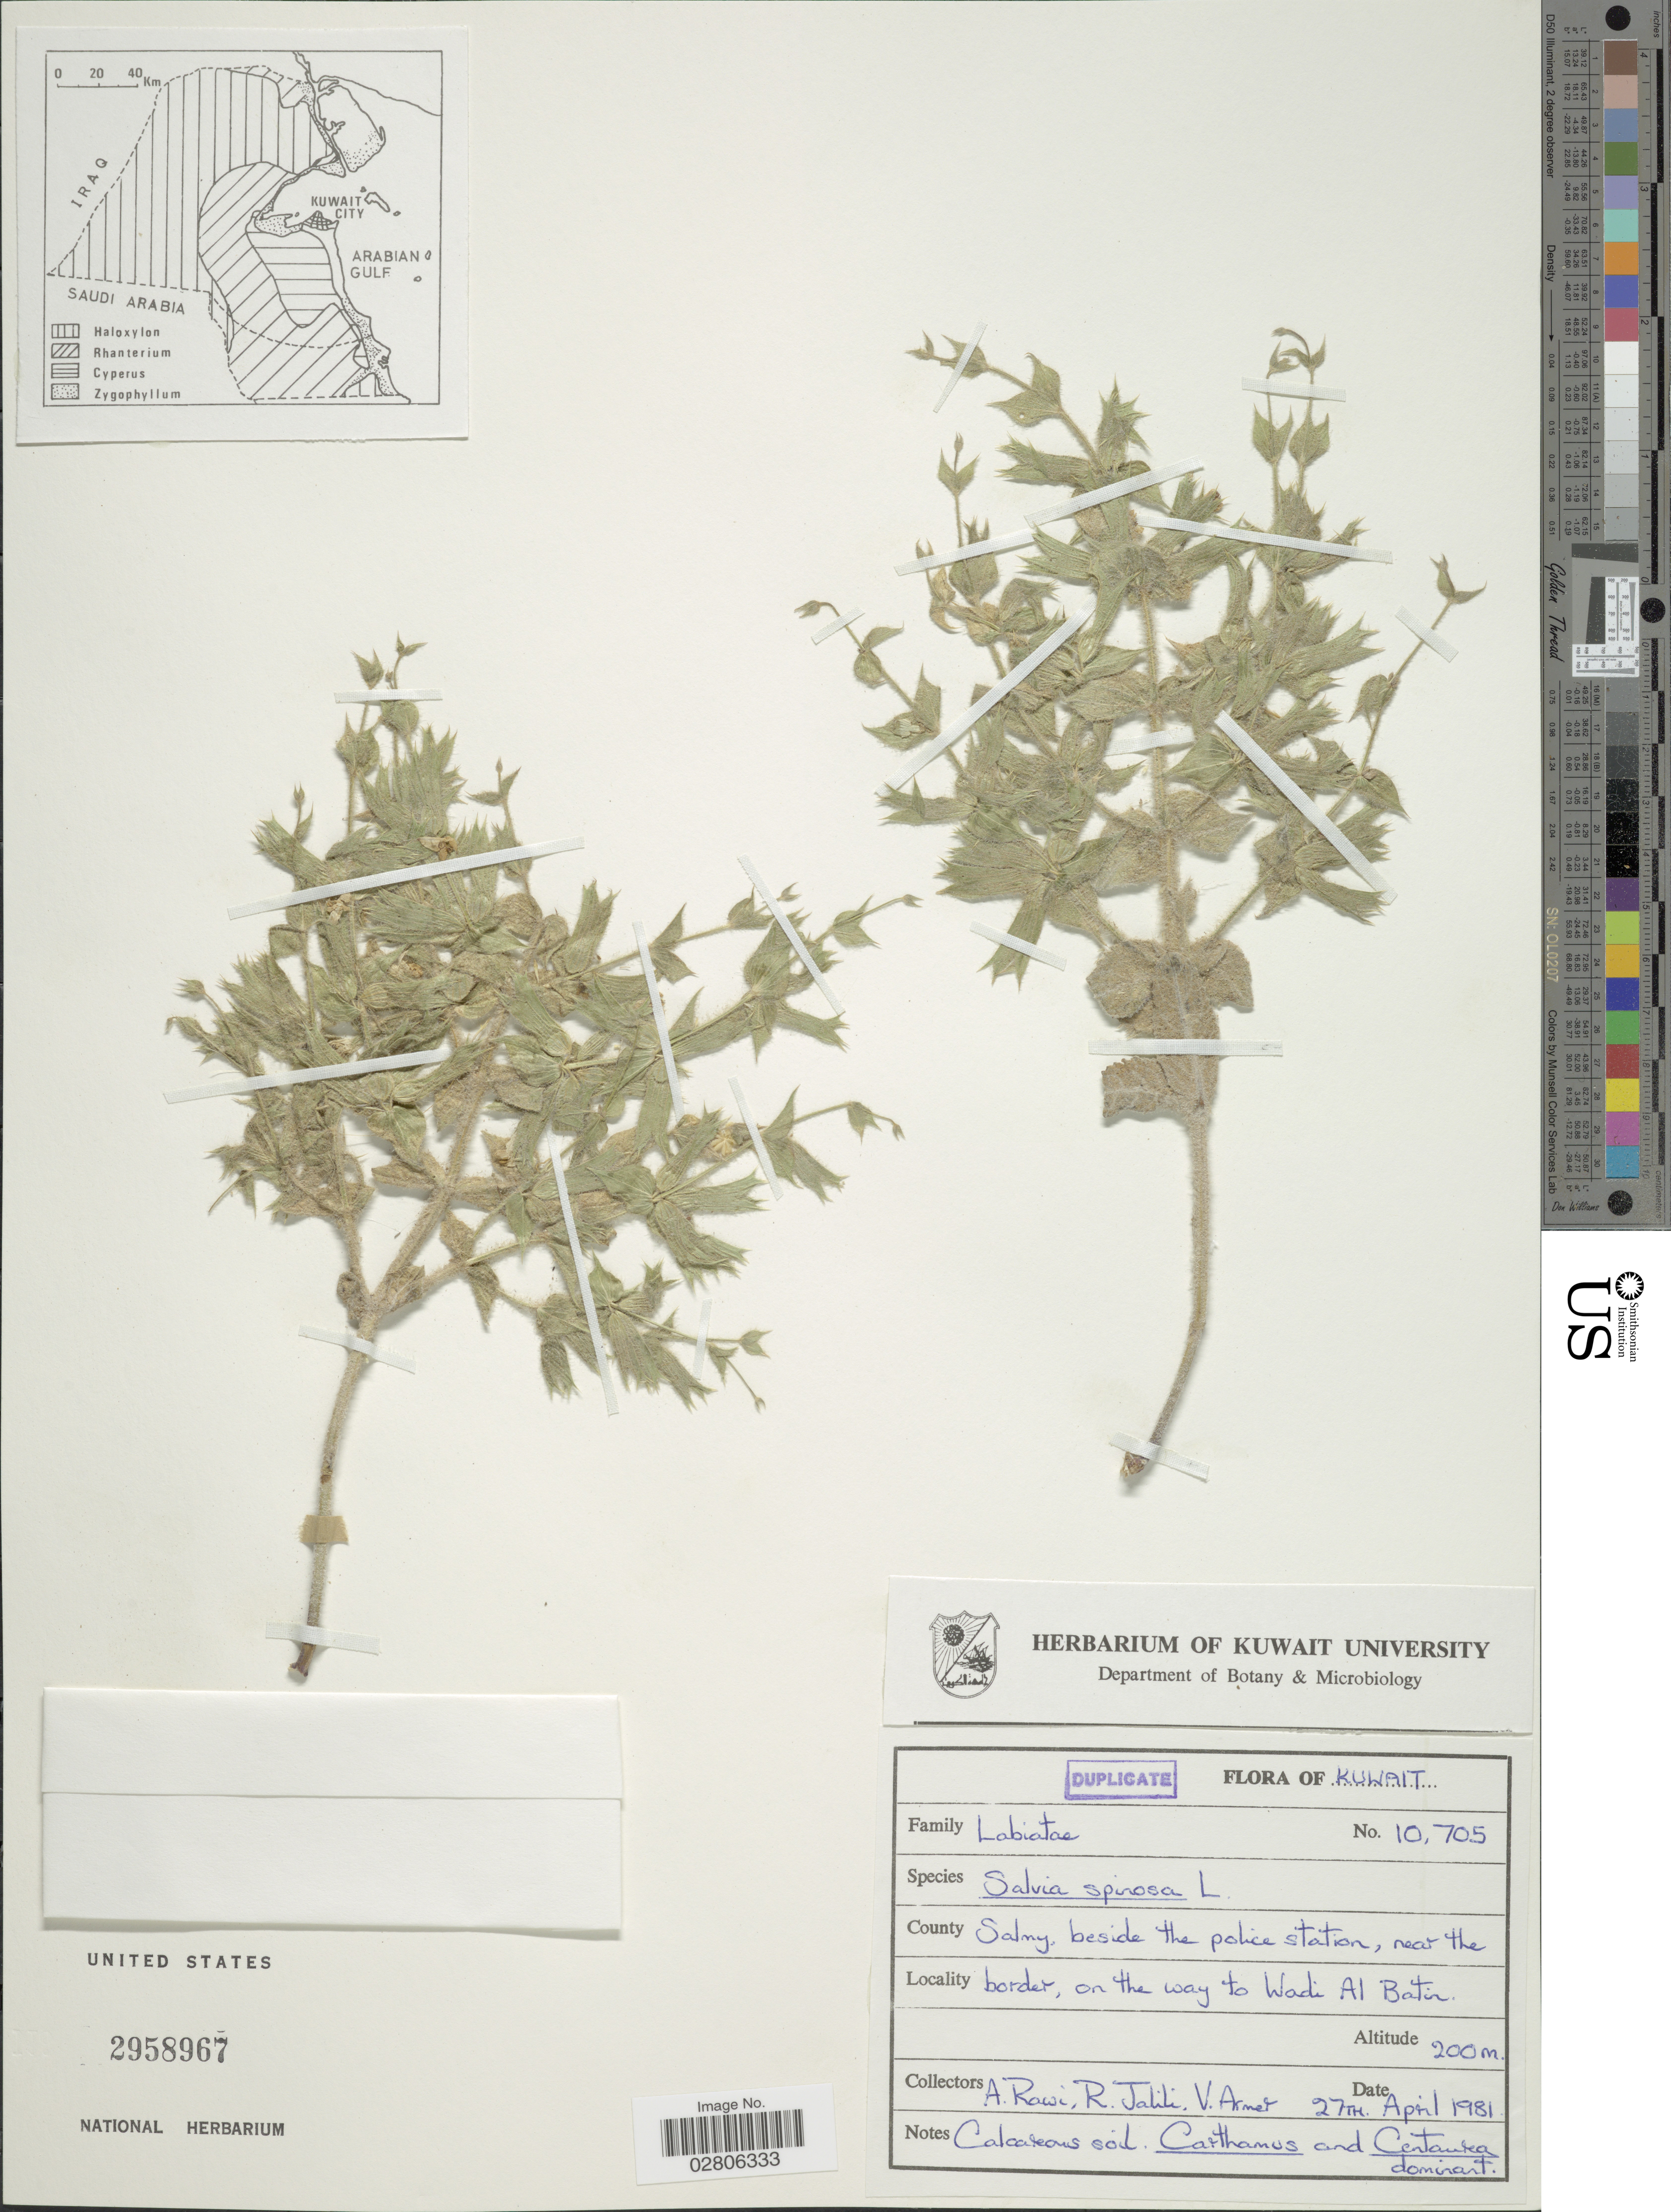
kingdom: Plantae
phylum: Tracheophyta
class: Magnoliopsida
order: Lamiales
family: Lamiaceae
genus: Salvia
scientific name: Salvia spinosa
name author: L.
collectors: A. Rawi, R. Jalili & V. Armet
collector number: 10705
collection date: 1981-04-27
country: Kuwait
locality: County Salny, beside the police station, near the border, on the way to Wadi Al Batir.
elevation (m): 200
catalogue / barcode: US 2958967